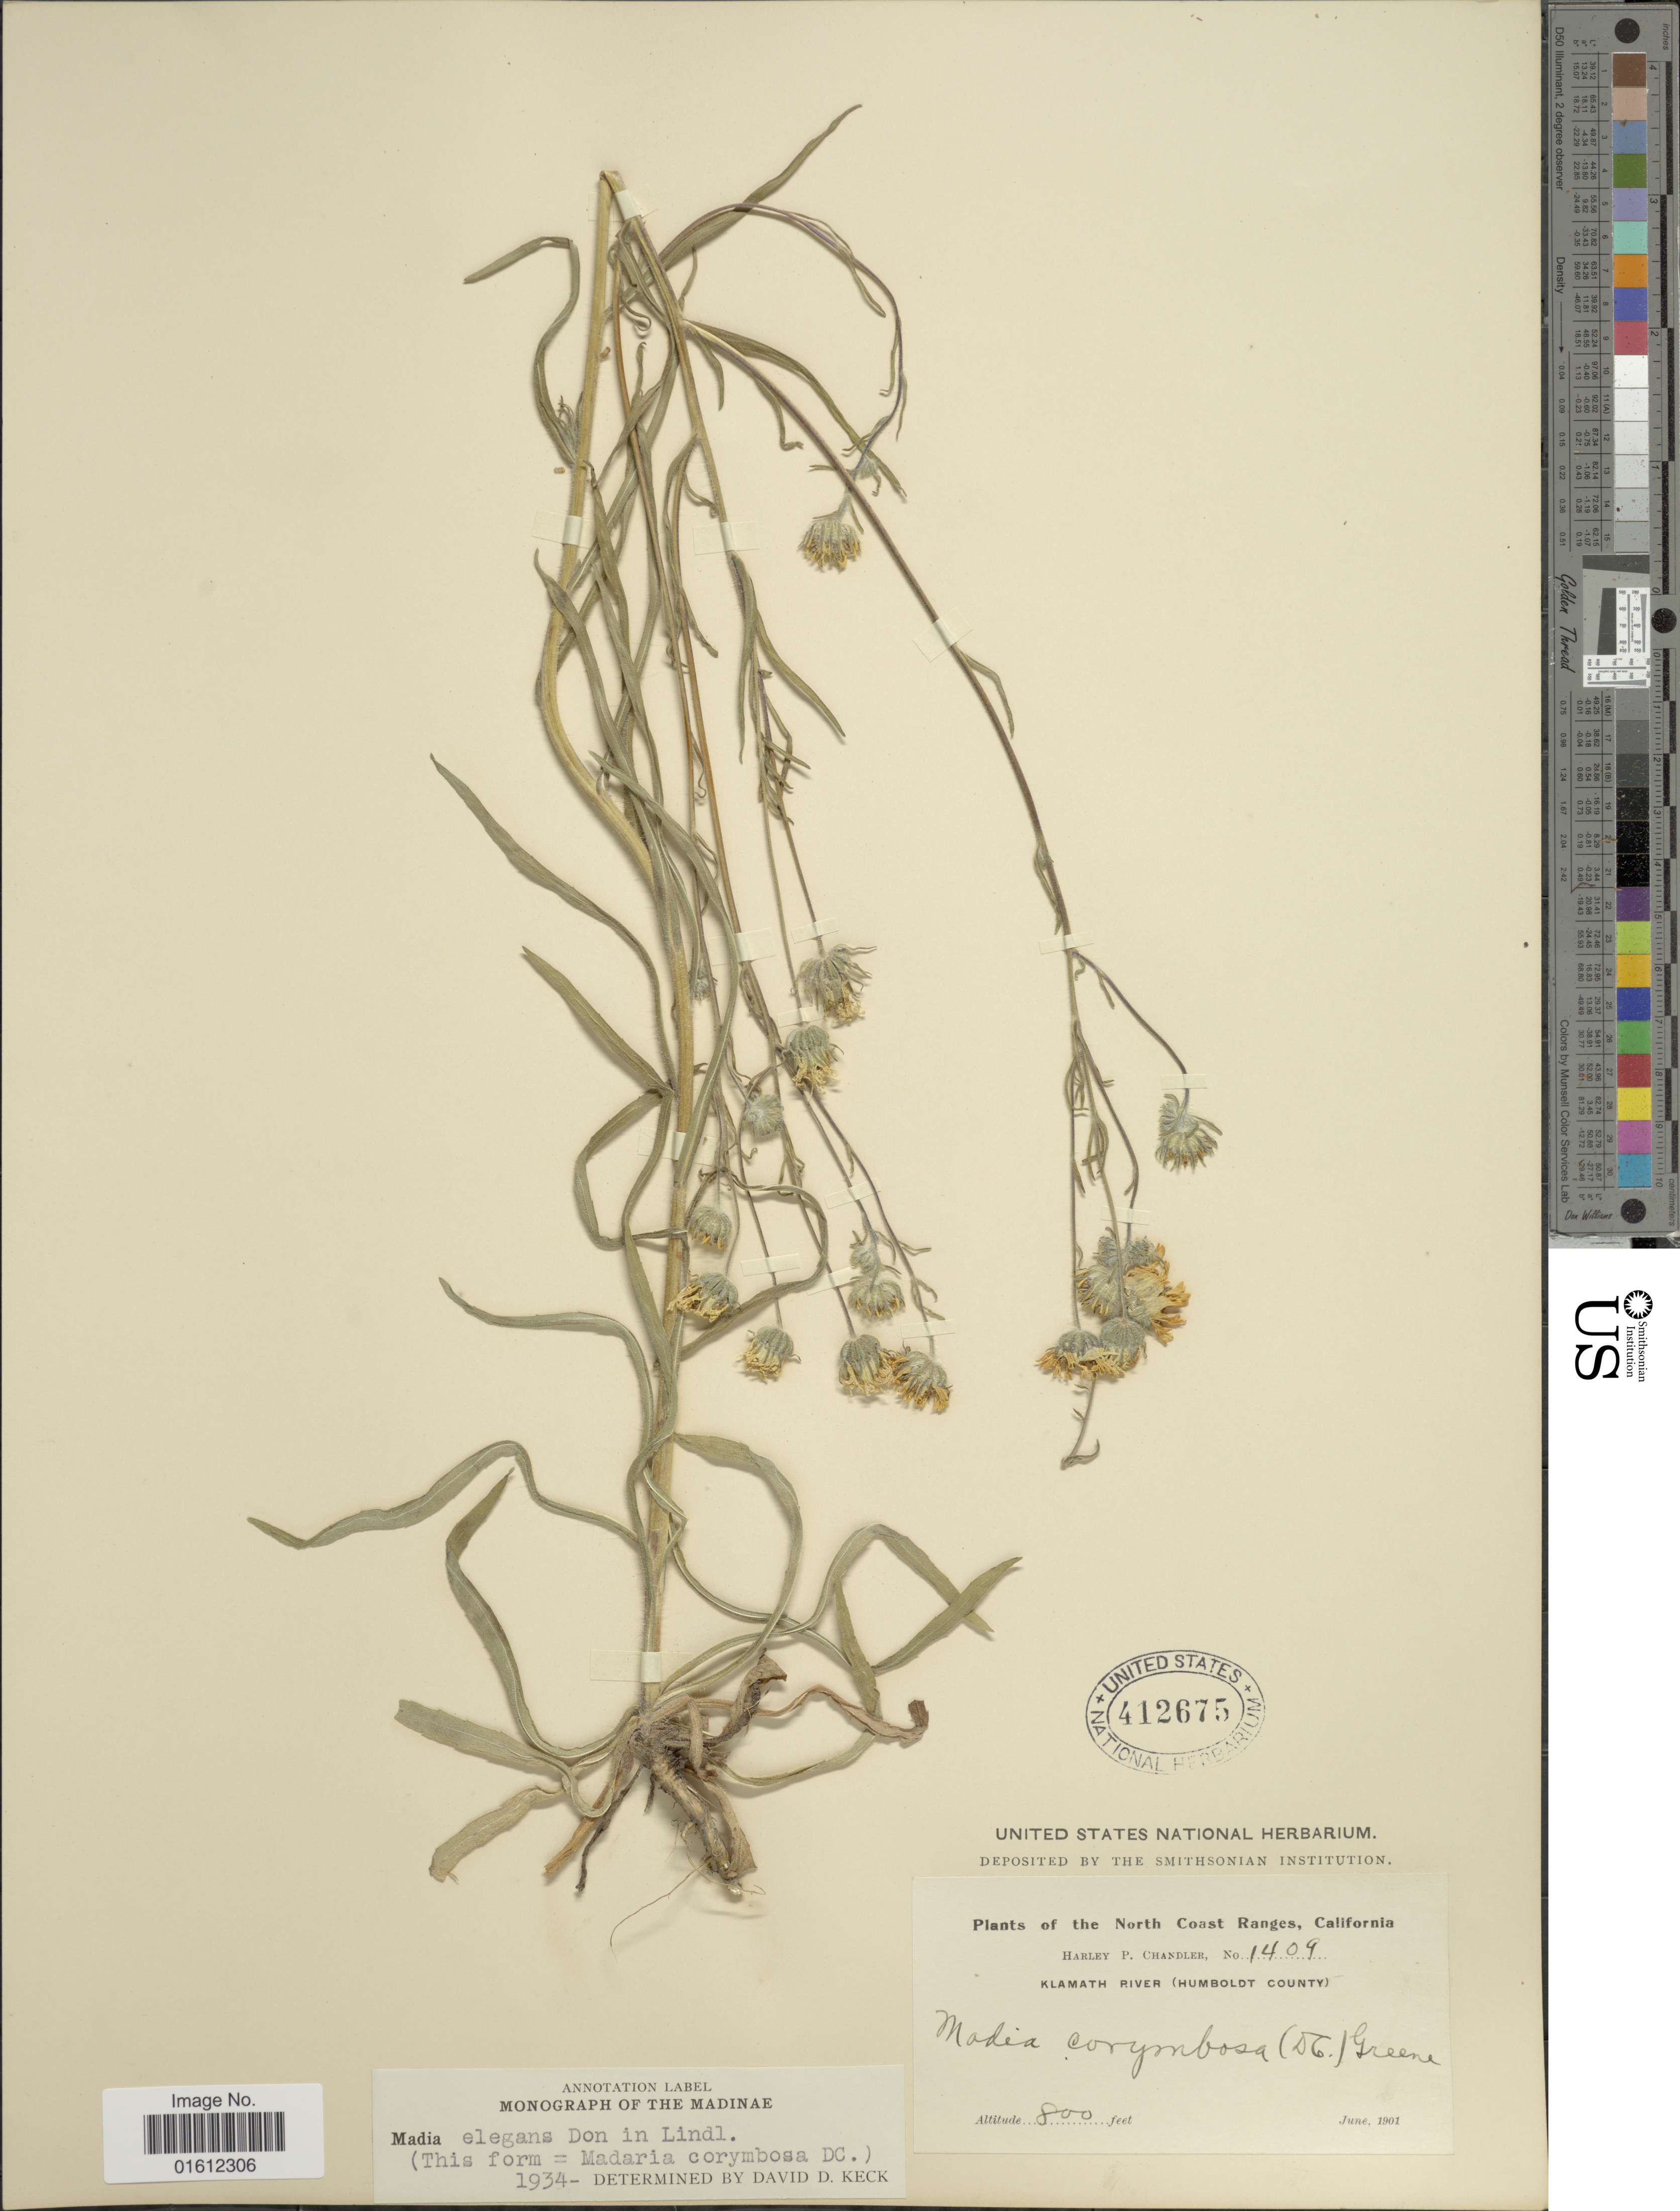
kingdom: Plantae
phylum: Tracheophyta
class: Magnoliopsida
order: Asterales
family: Asteraceae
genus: Madia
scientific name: Madia elegans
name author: D. Don ex Lindl.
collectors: H. Chandler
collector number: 1409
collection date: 1901-06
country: United States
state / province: California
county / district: Humboldt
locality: North Coast Ranges, Klamath River (Humboldt County)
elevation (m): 244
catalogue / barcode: US 412675